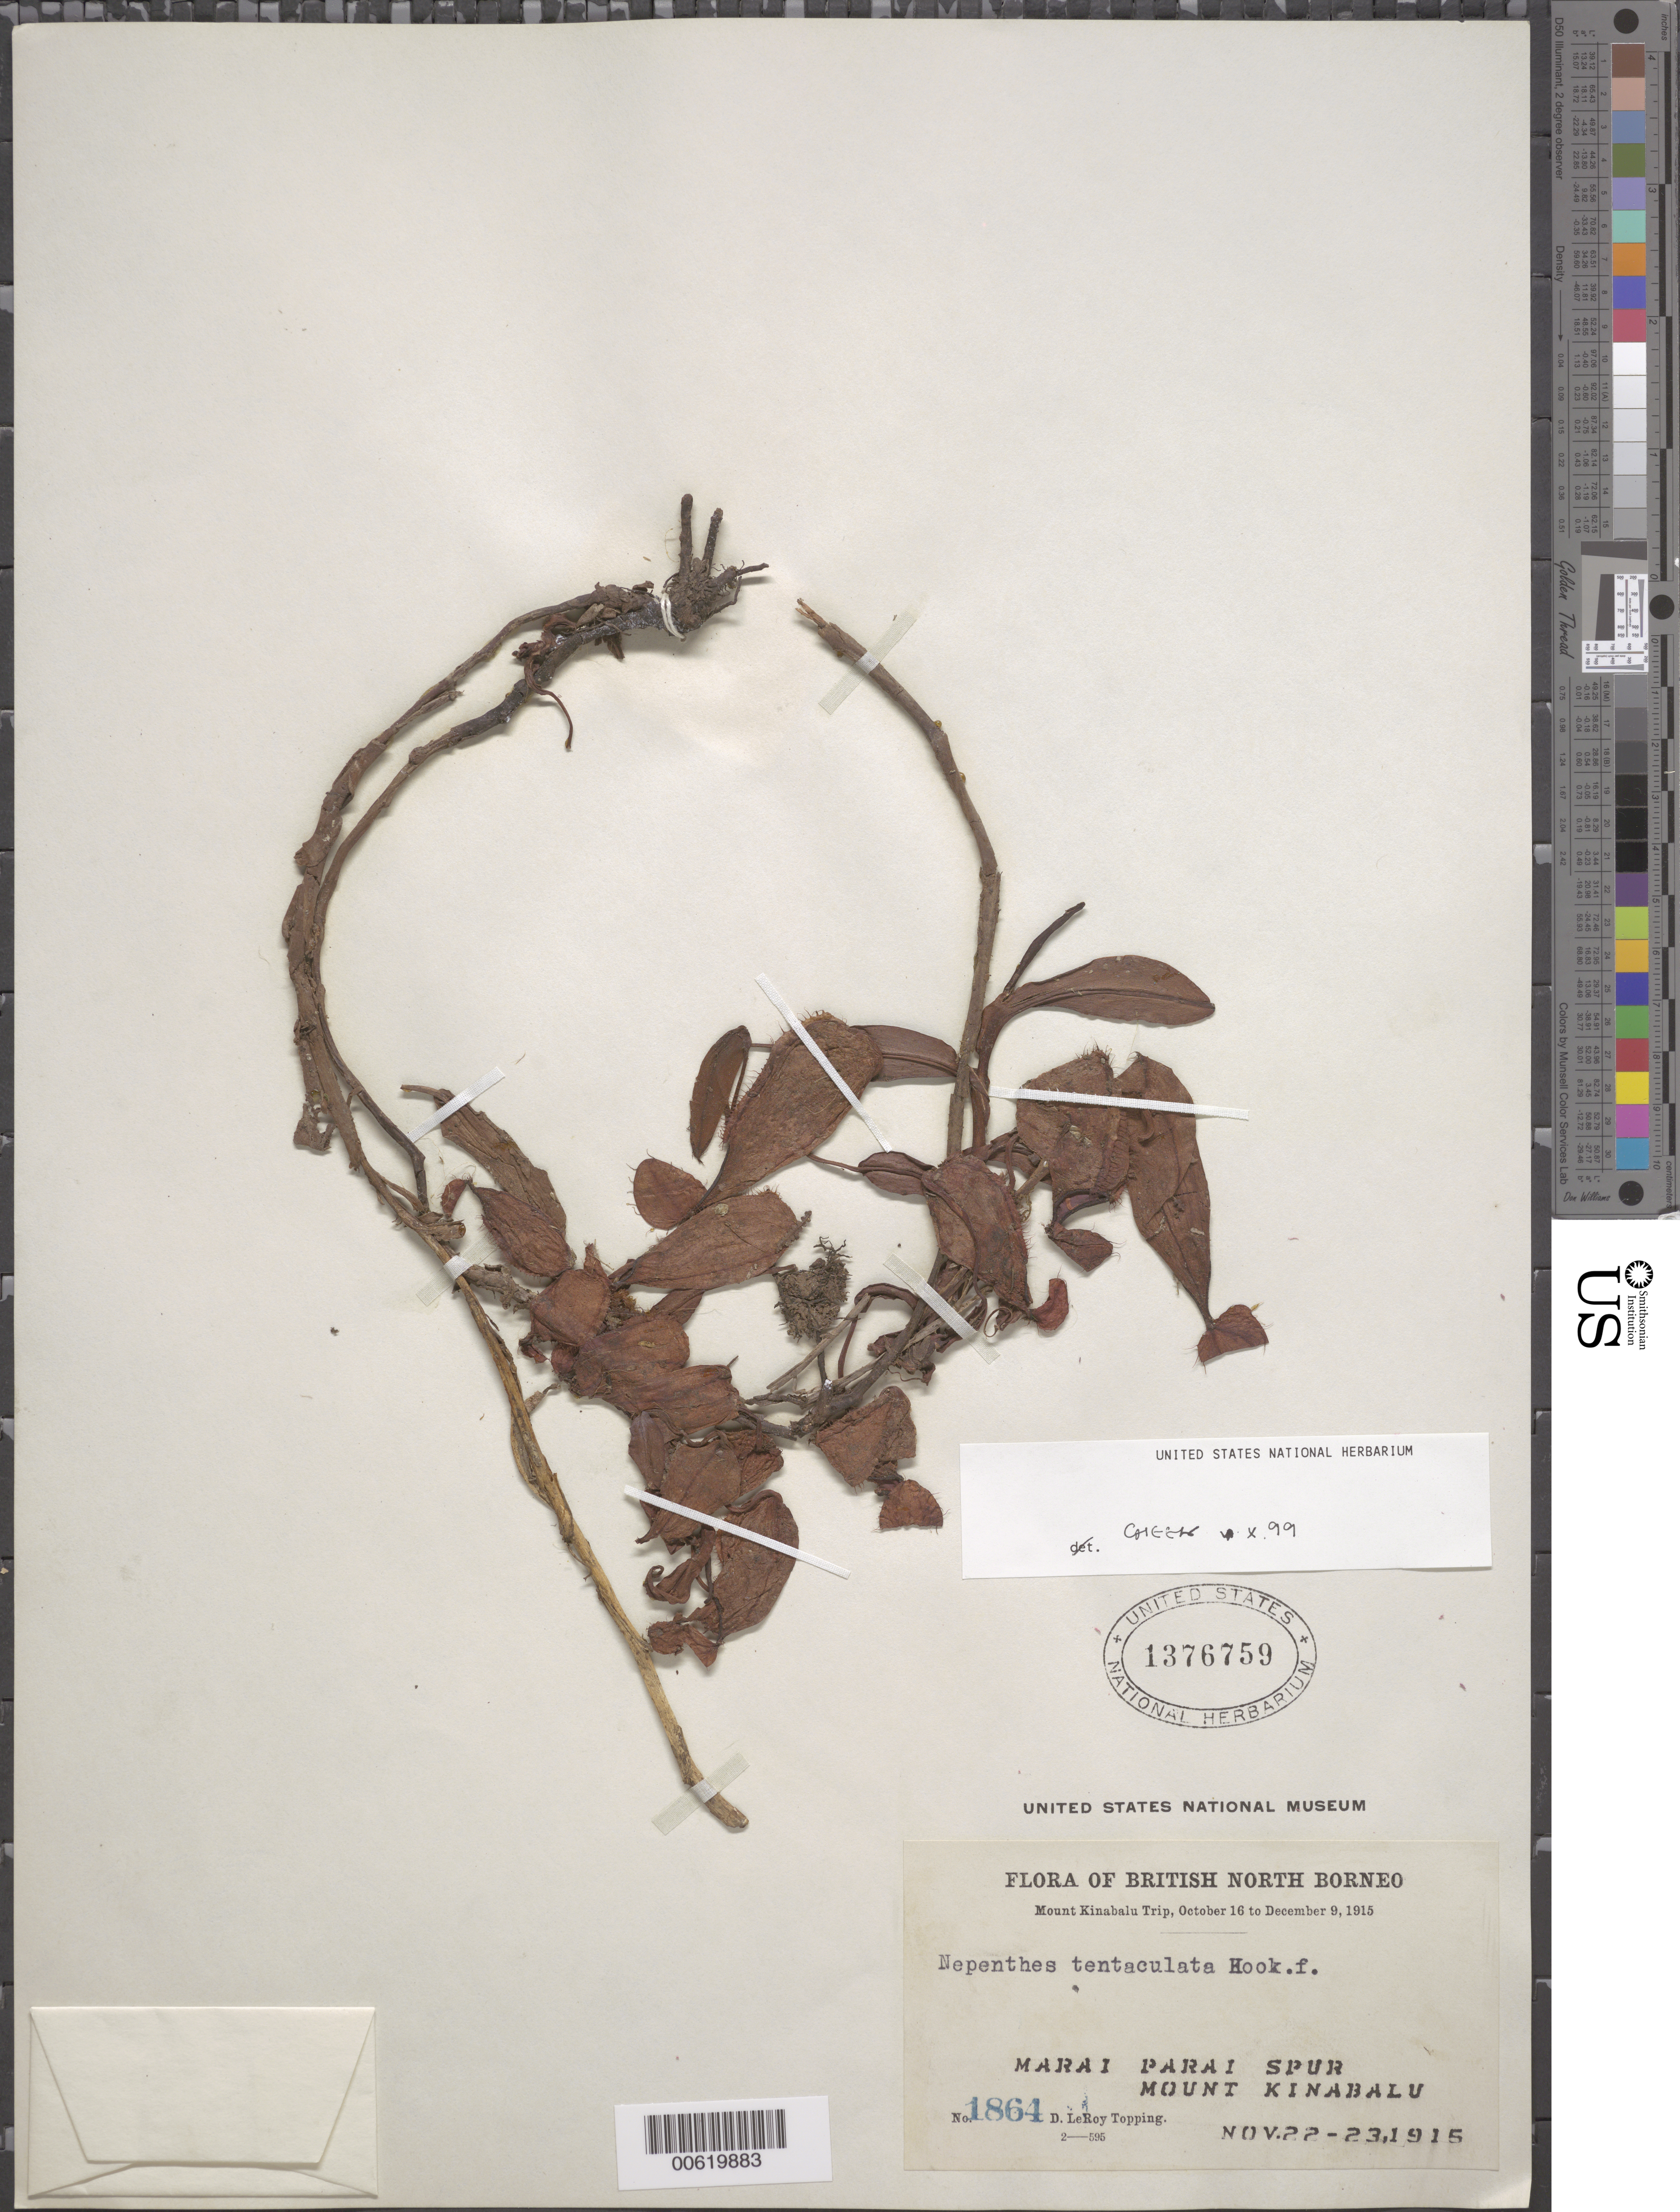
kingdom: Plantae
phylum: Tracheophyta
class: Magnoliopsida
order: Caryophyllales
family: Nepenthaceae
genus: Nepenthes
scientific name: Nepenthes tentaculata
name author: Hook. f.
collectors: D. L. Topping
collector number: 1864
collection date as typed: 22 Nov 1915 to 23 Nov 1915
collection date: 1915-11-22/1915-11-23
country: Malaysia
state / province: Sabah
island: Borneo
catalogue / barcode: US 1376759